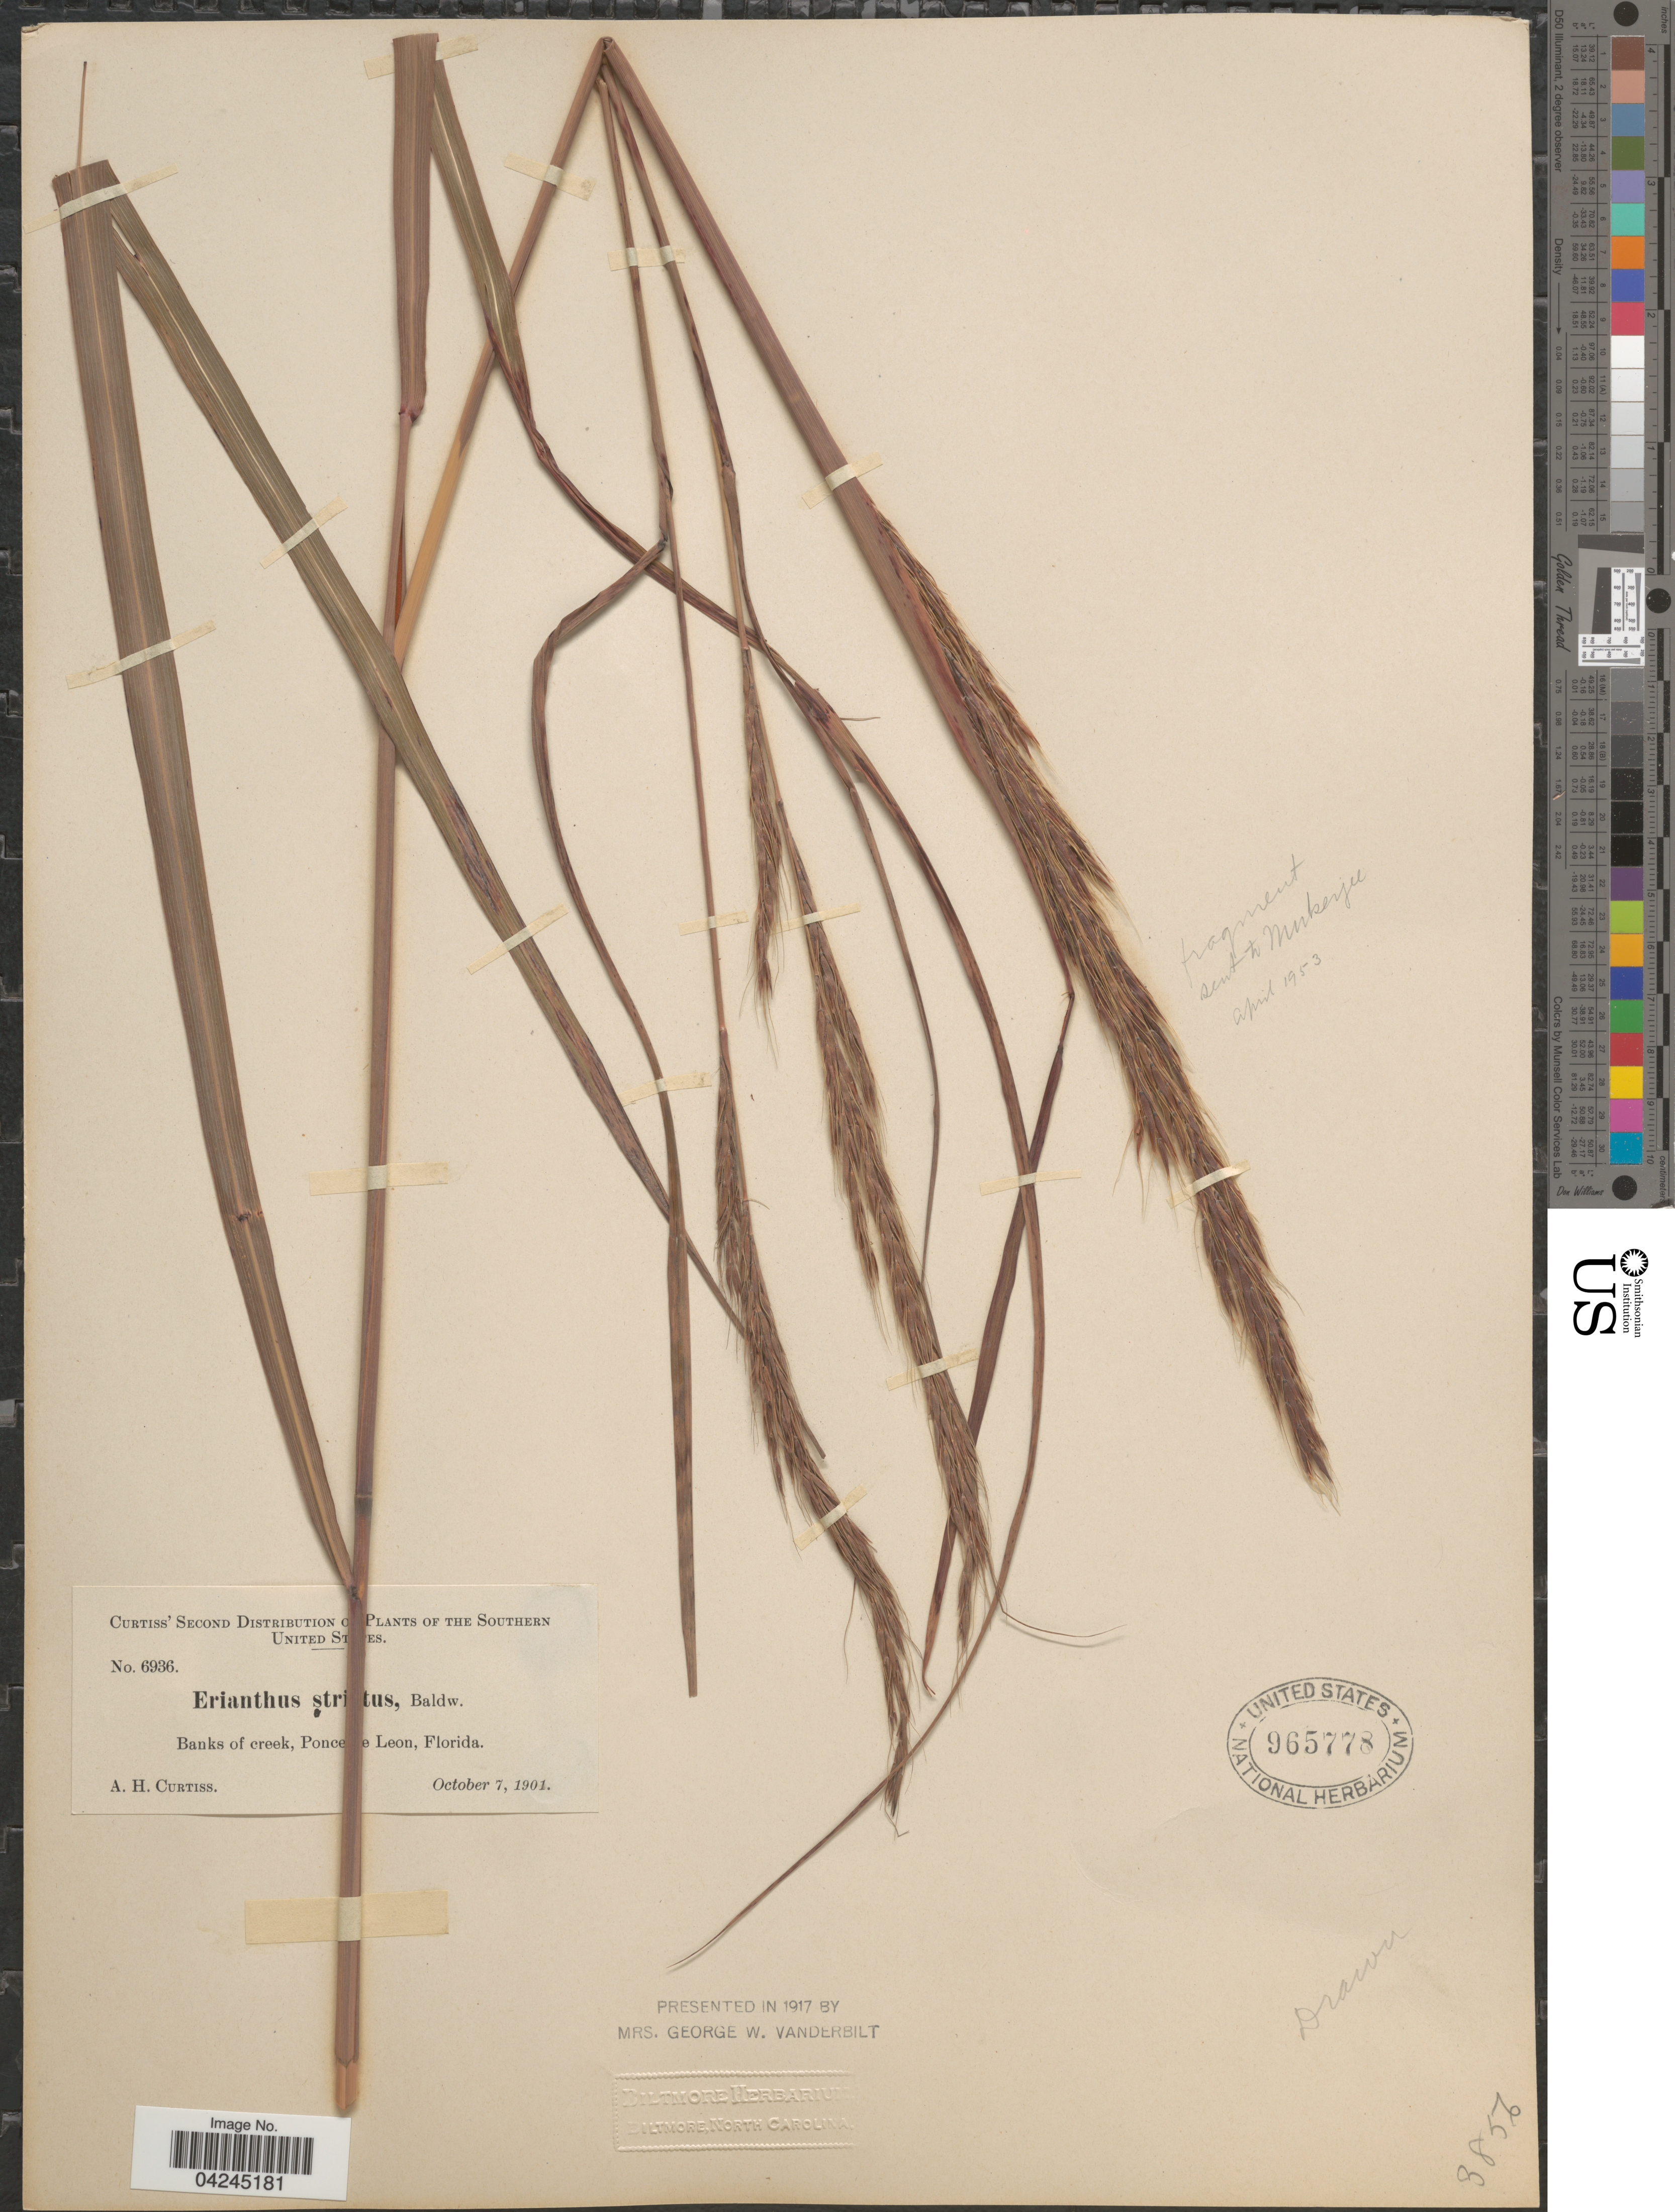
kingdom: Plantae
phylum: Tracheophyta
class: Liliopsida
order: Poales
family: Poaceae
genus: Erianthus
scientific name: Erianthus strictus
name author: Baldwin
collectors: A. H. Curtiss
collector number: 6936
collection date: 1901-10-07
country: United States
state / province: Florida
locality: Banks of creek, Ponce de Leon.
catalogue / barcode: US 965778